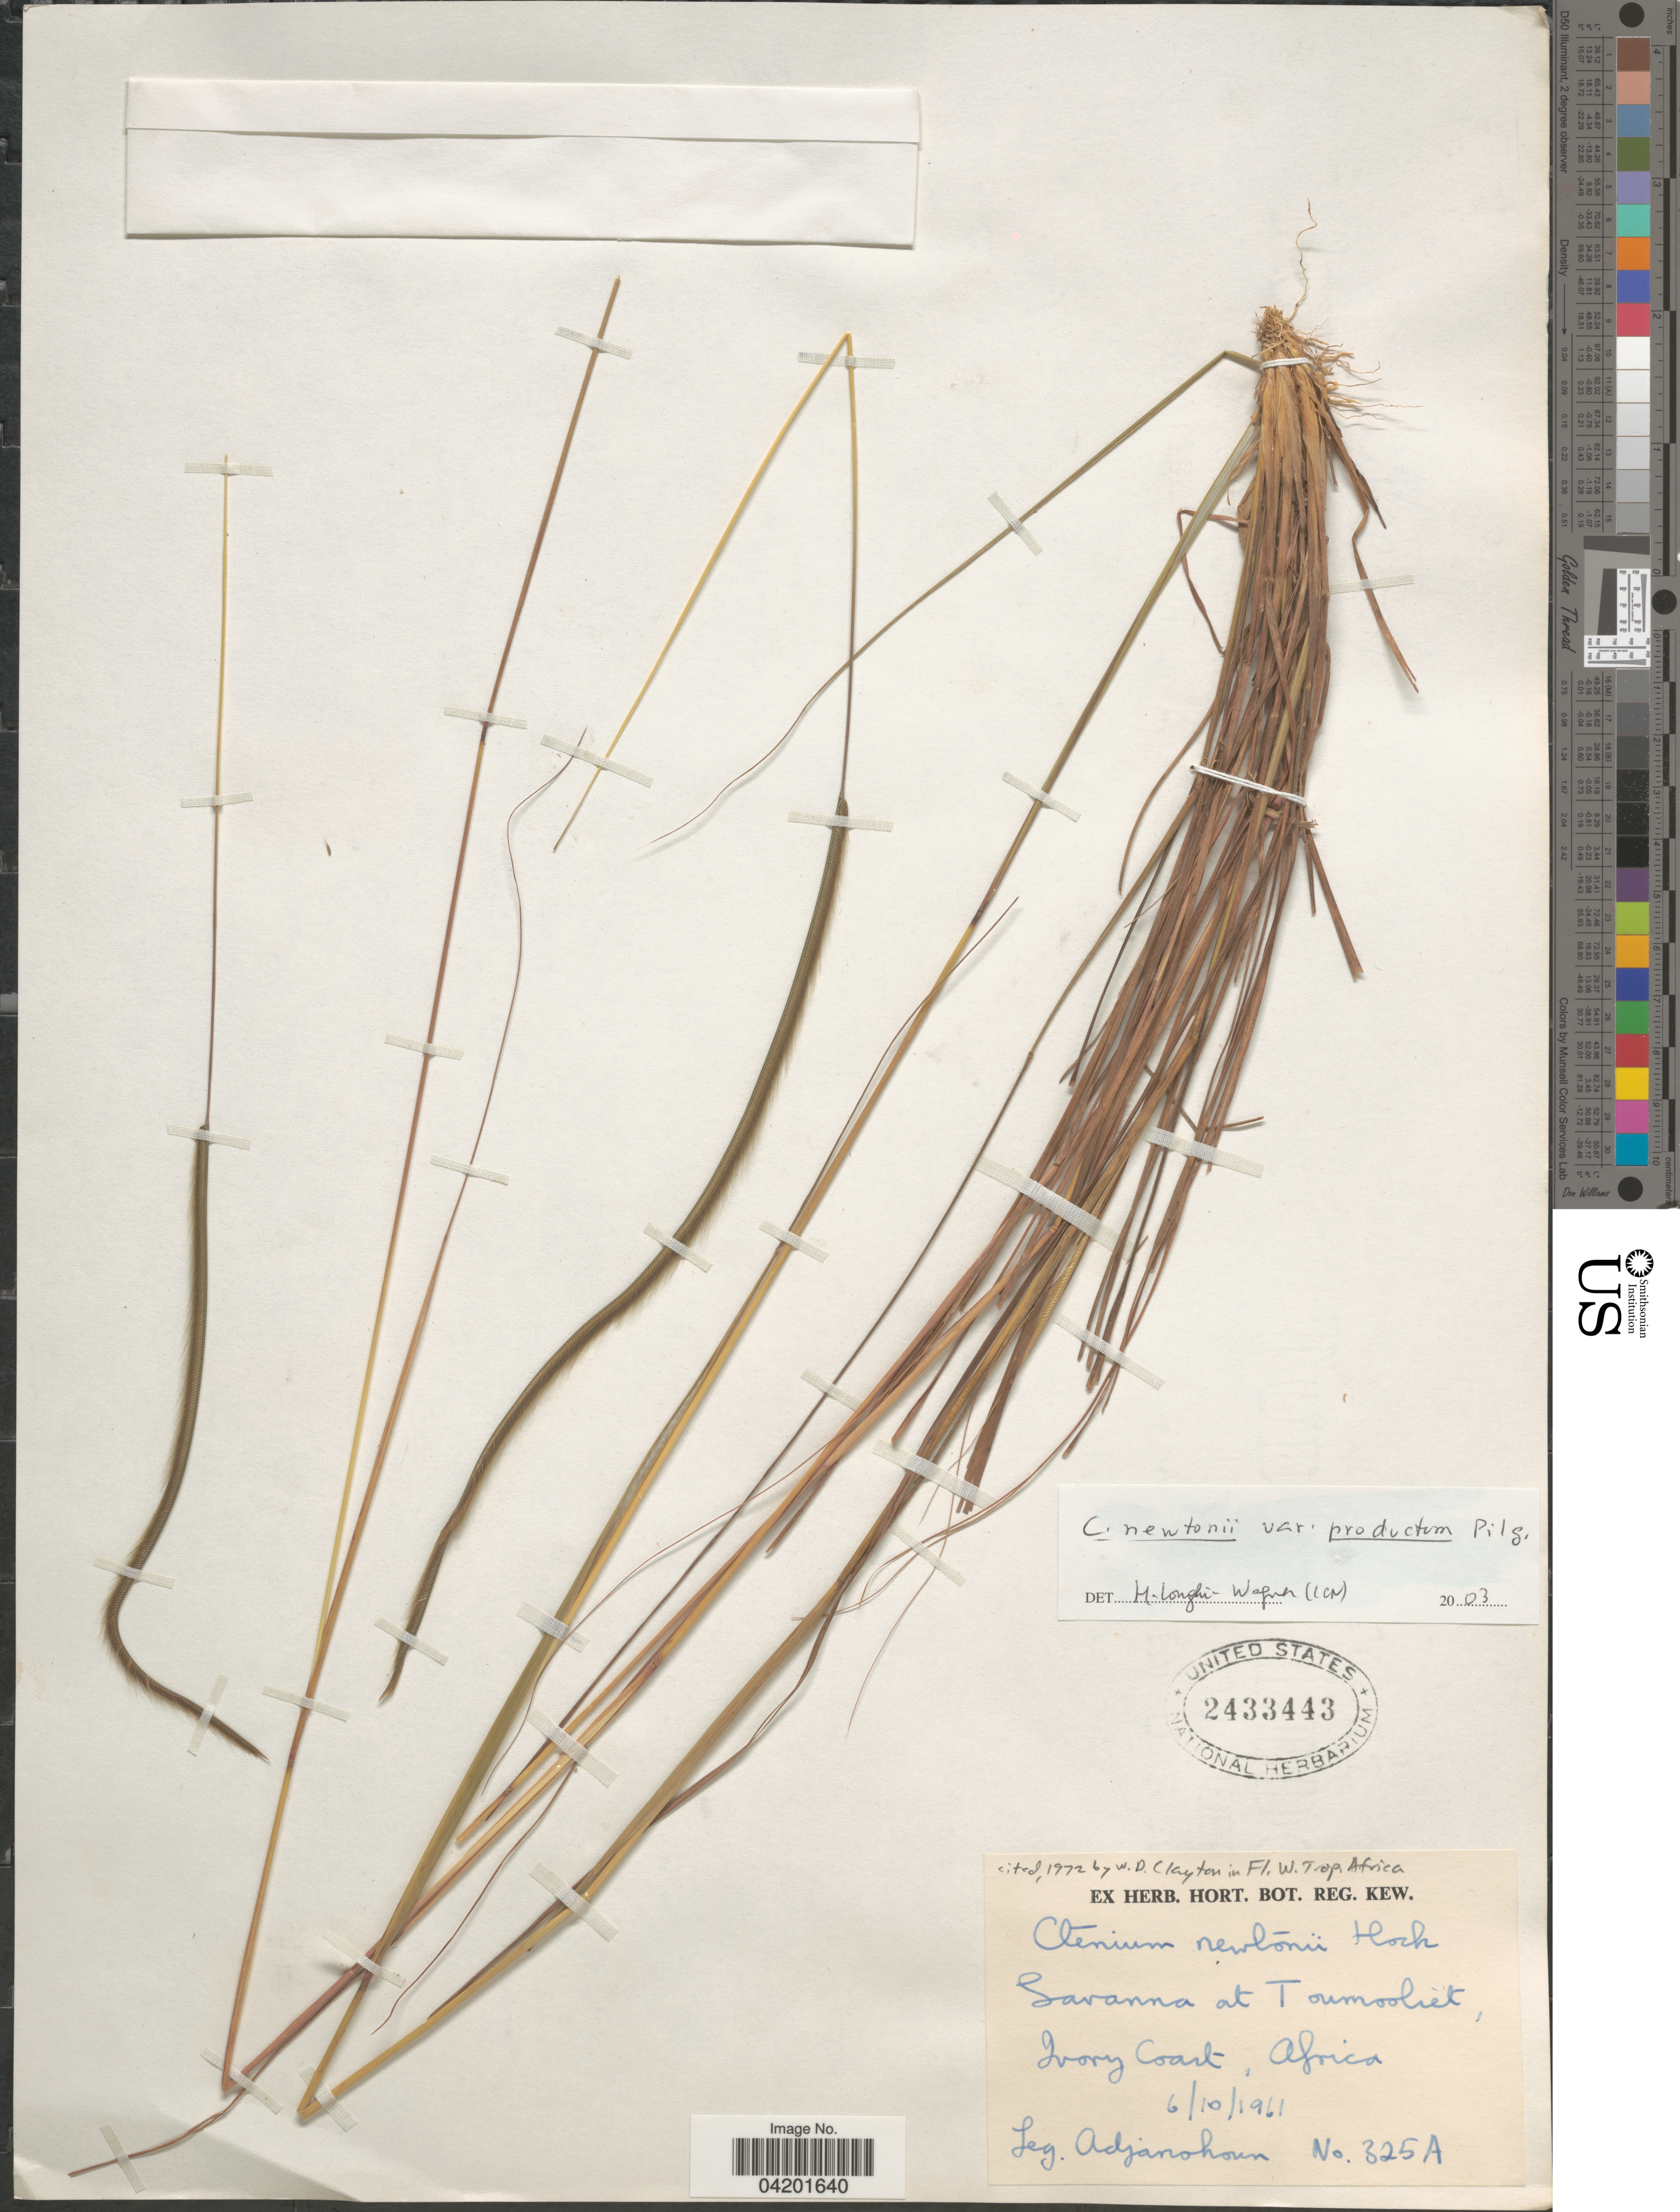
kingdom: Plantae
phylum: Tracheophyta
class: Liliopsida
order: Poales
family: Poaceae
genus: Ctenium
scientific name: Ctenium newtonii var. productum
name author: Pilg.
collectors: Adjanohoun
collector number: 325A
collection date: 1961-10-06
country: Ivory Coast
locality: Savanna at Toumooliet.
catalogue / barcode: US 2433443